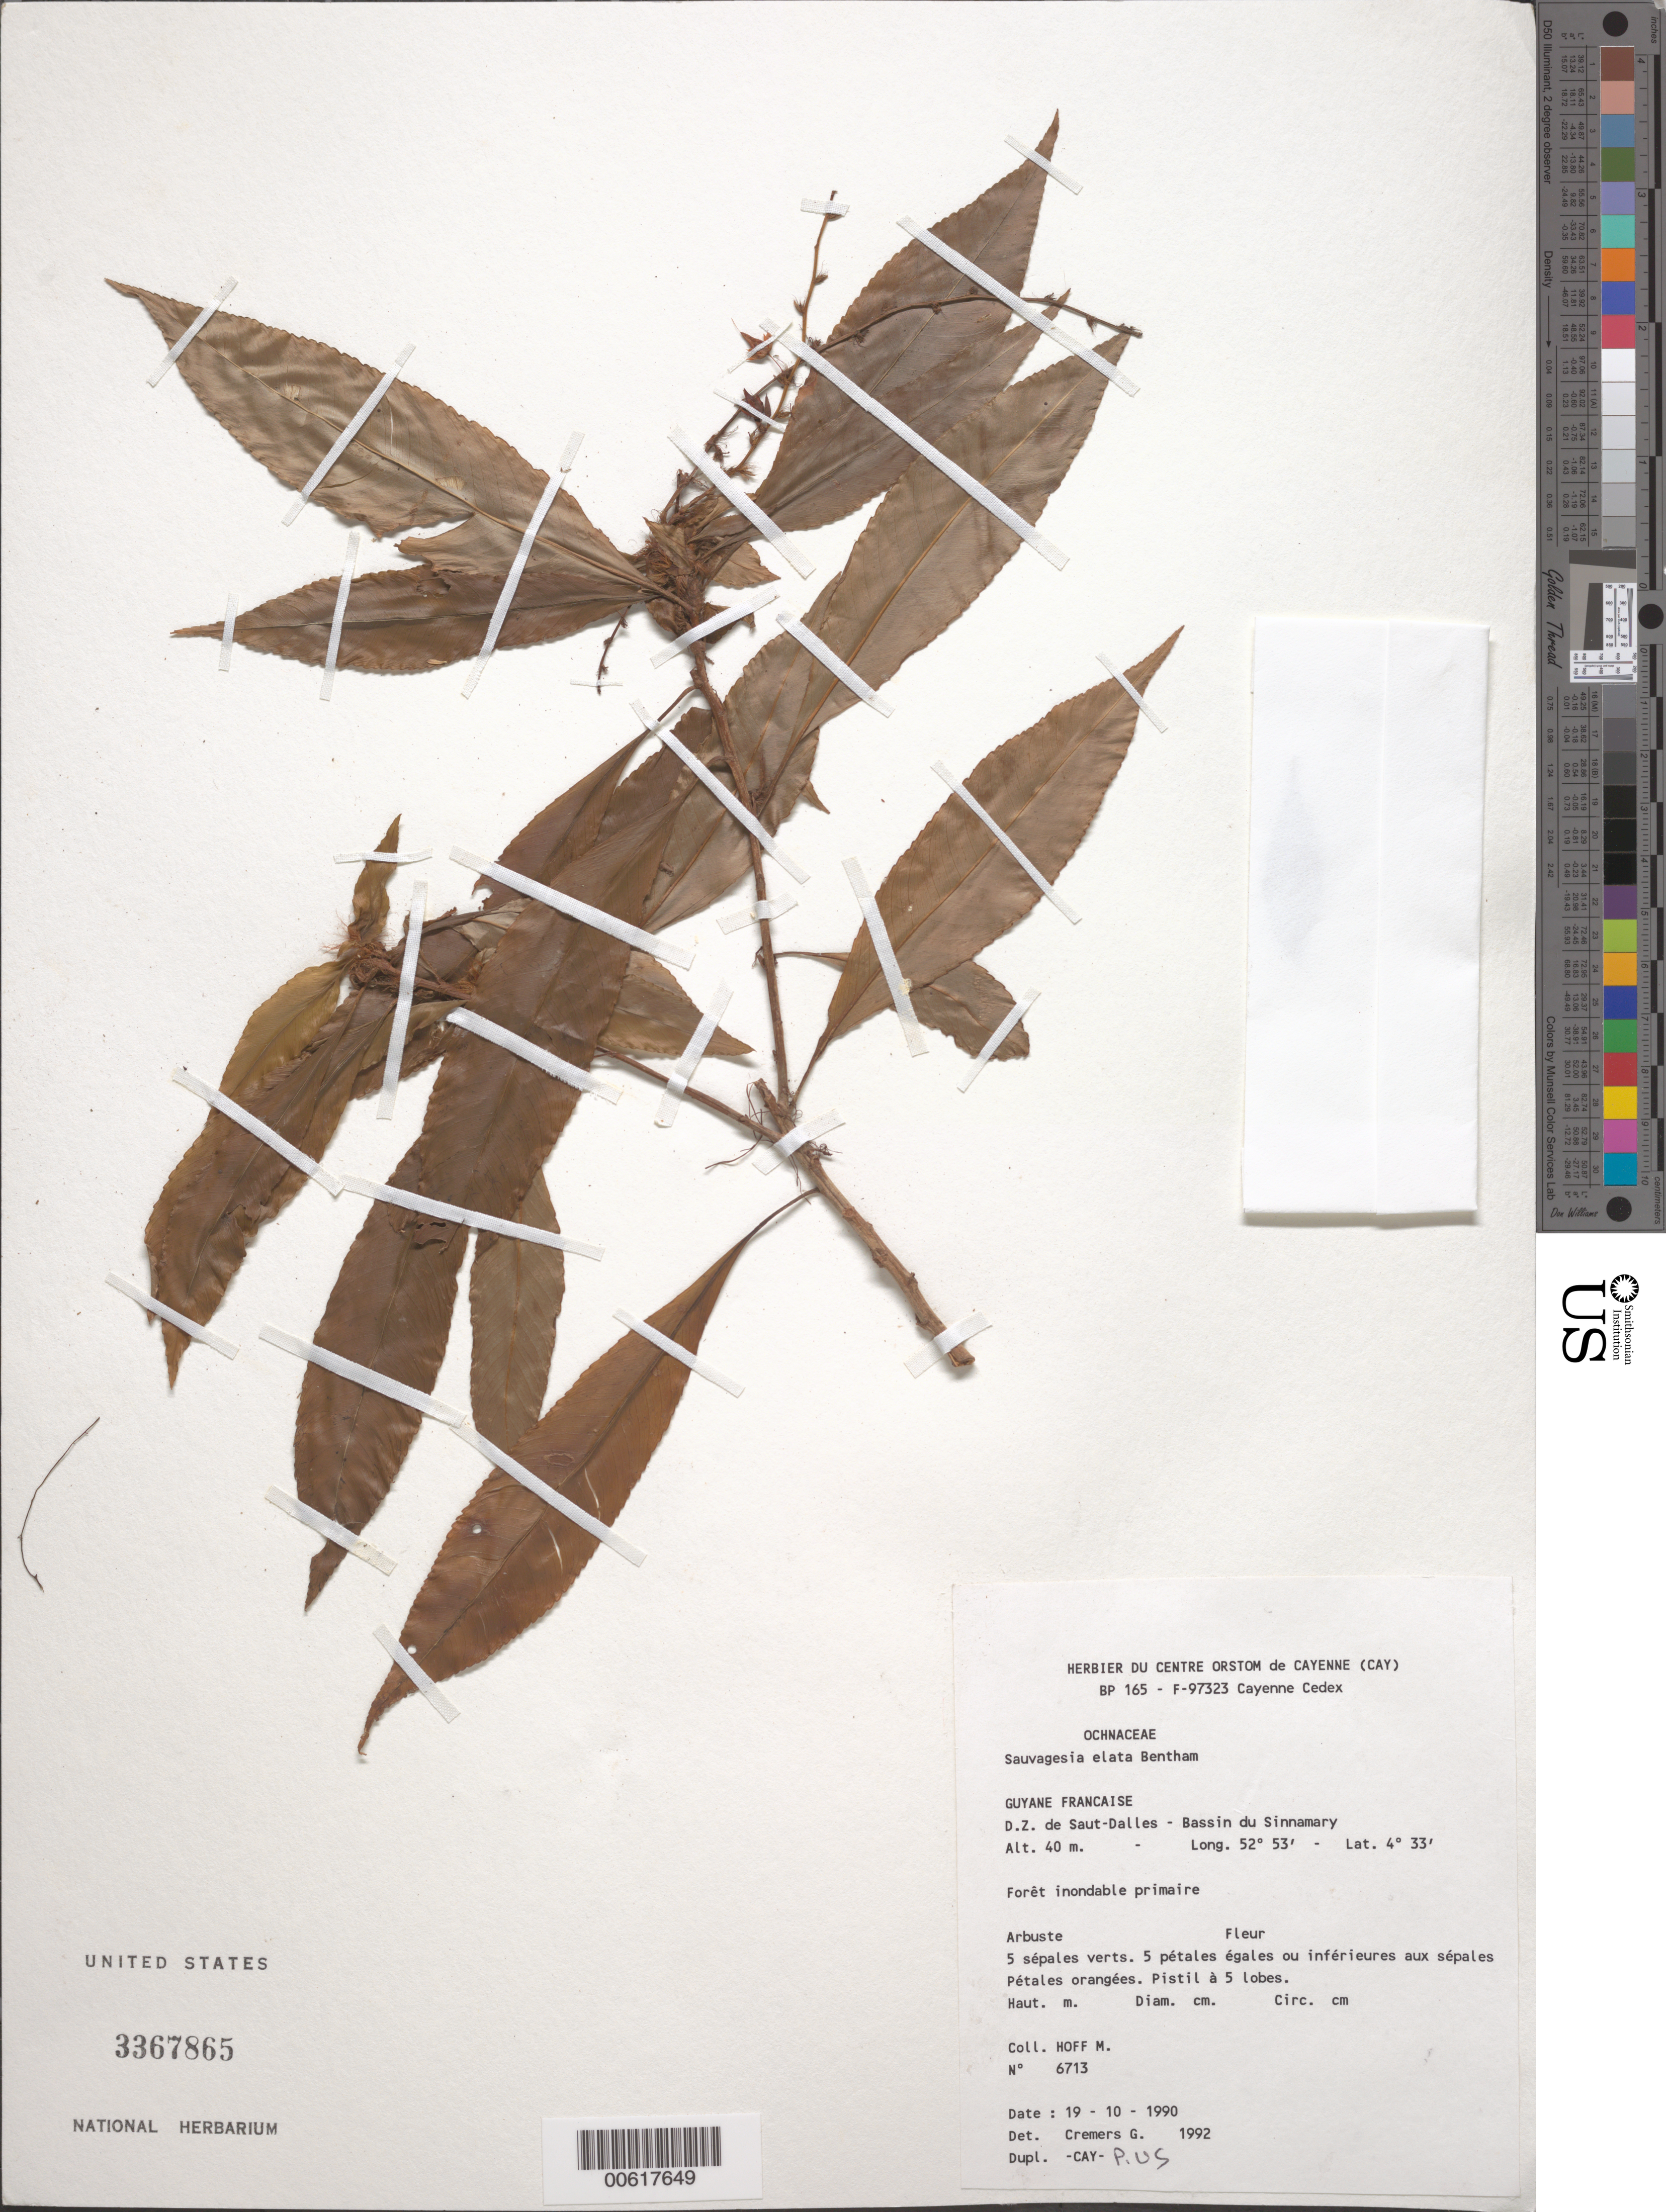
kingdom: Plantae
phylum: Tracheophyta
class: Magnoliopsida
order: Malpighiales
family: Ochnaceae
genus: Sauvagesia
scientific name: Sauvagesia elata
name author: Benth.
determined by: Cremers, Georges A.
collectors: M. Hoff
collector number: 6713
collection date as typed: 19-Oct-90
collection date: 1990-10-19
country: French Guiana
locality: Saut-Dalles, D.Z., Bassin du Sinnamary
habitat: Inudated primary forest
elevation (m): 40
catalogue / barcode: US 3367865